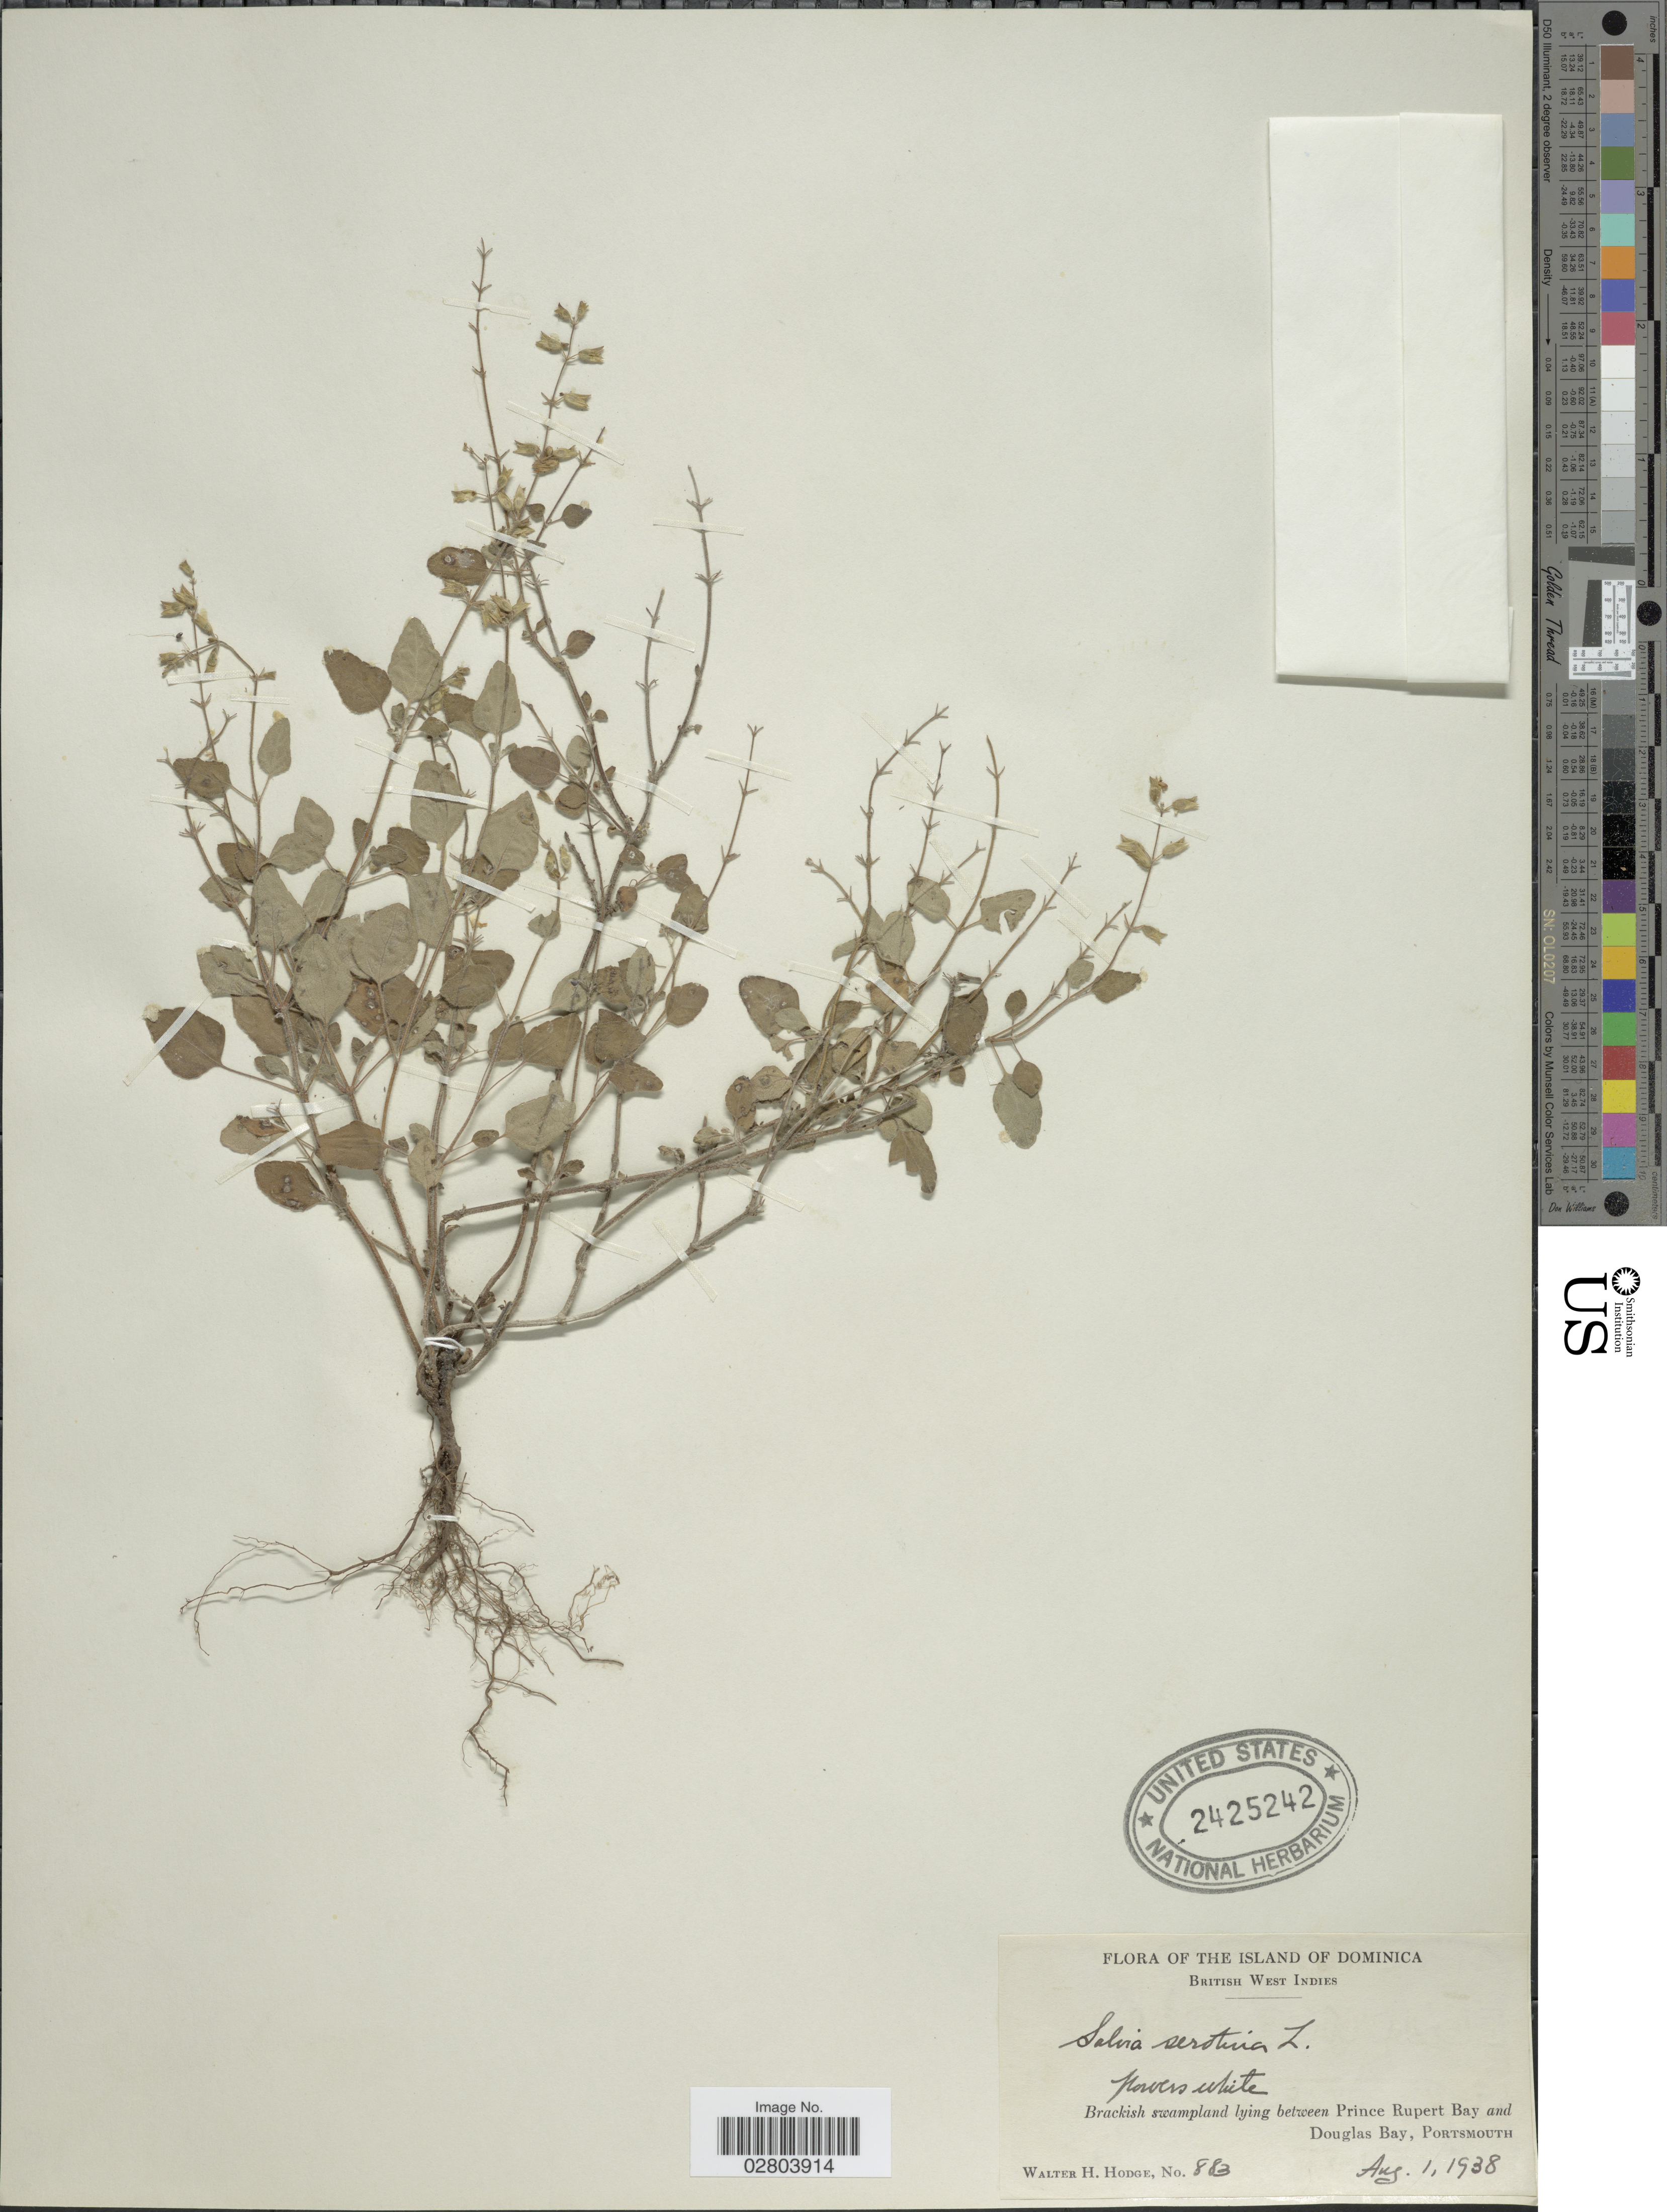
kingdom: Plantae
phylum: Tracheophyta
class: Magnoliopsida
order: Lamiales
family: Lamiaceae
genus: Salvia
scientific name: Salvia serotina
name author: L.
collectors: W. Hodge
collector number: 883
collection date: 1938-08-01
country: Dominica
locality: The Island of Dominica. British West Indies. Brackish swapland lying between Prince Rupert Bay and Douglas Bay, Portsmouth.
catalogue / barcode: US 2425242